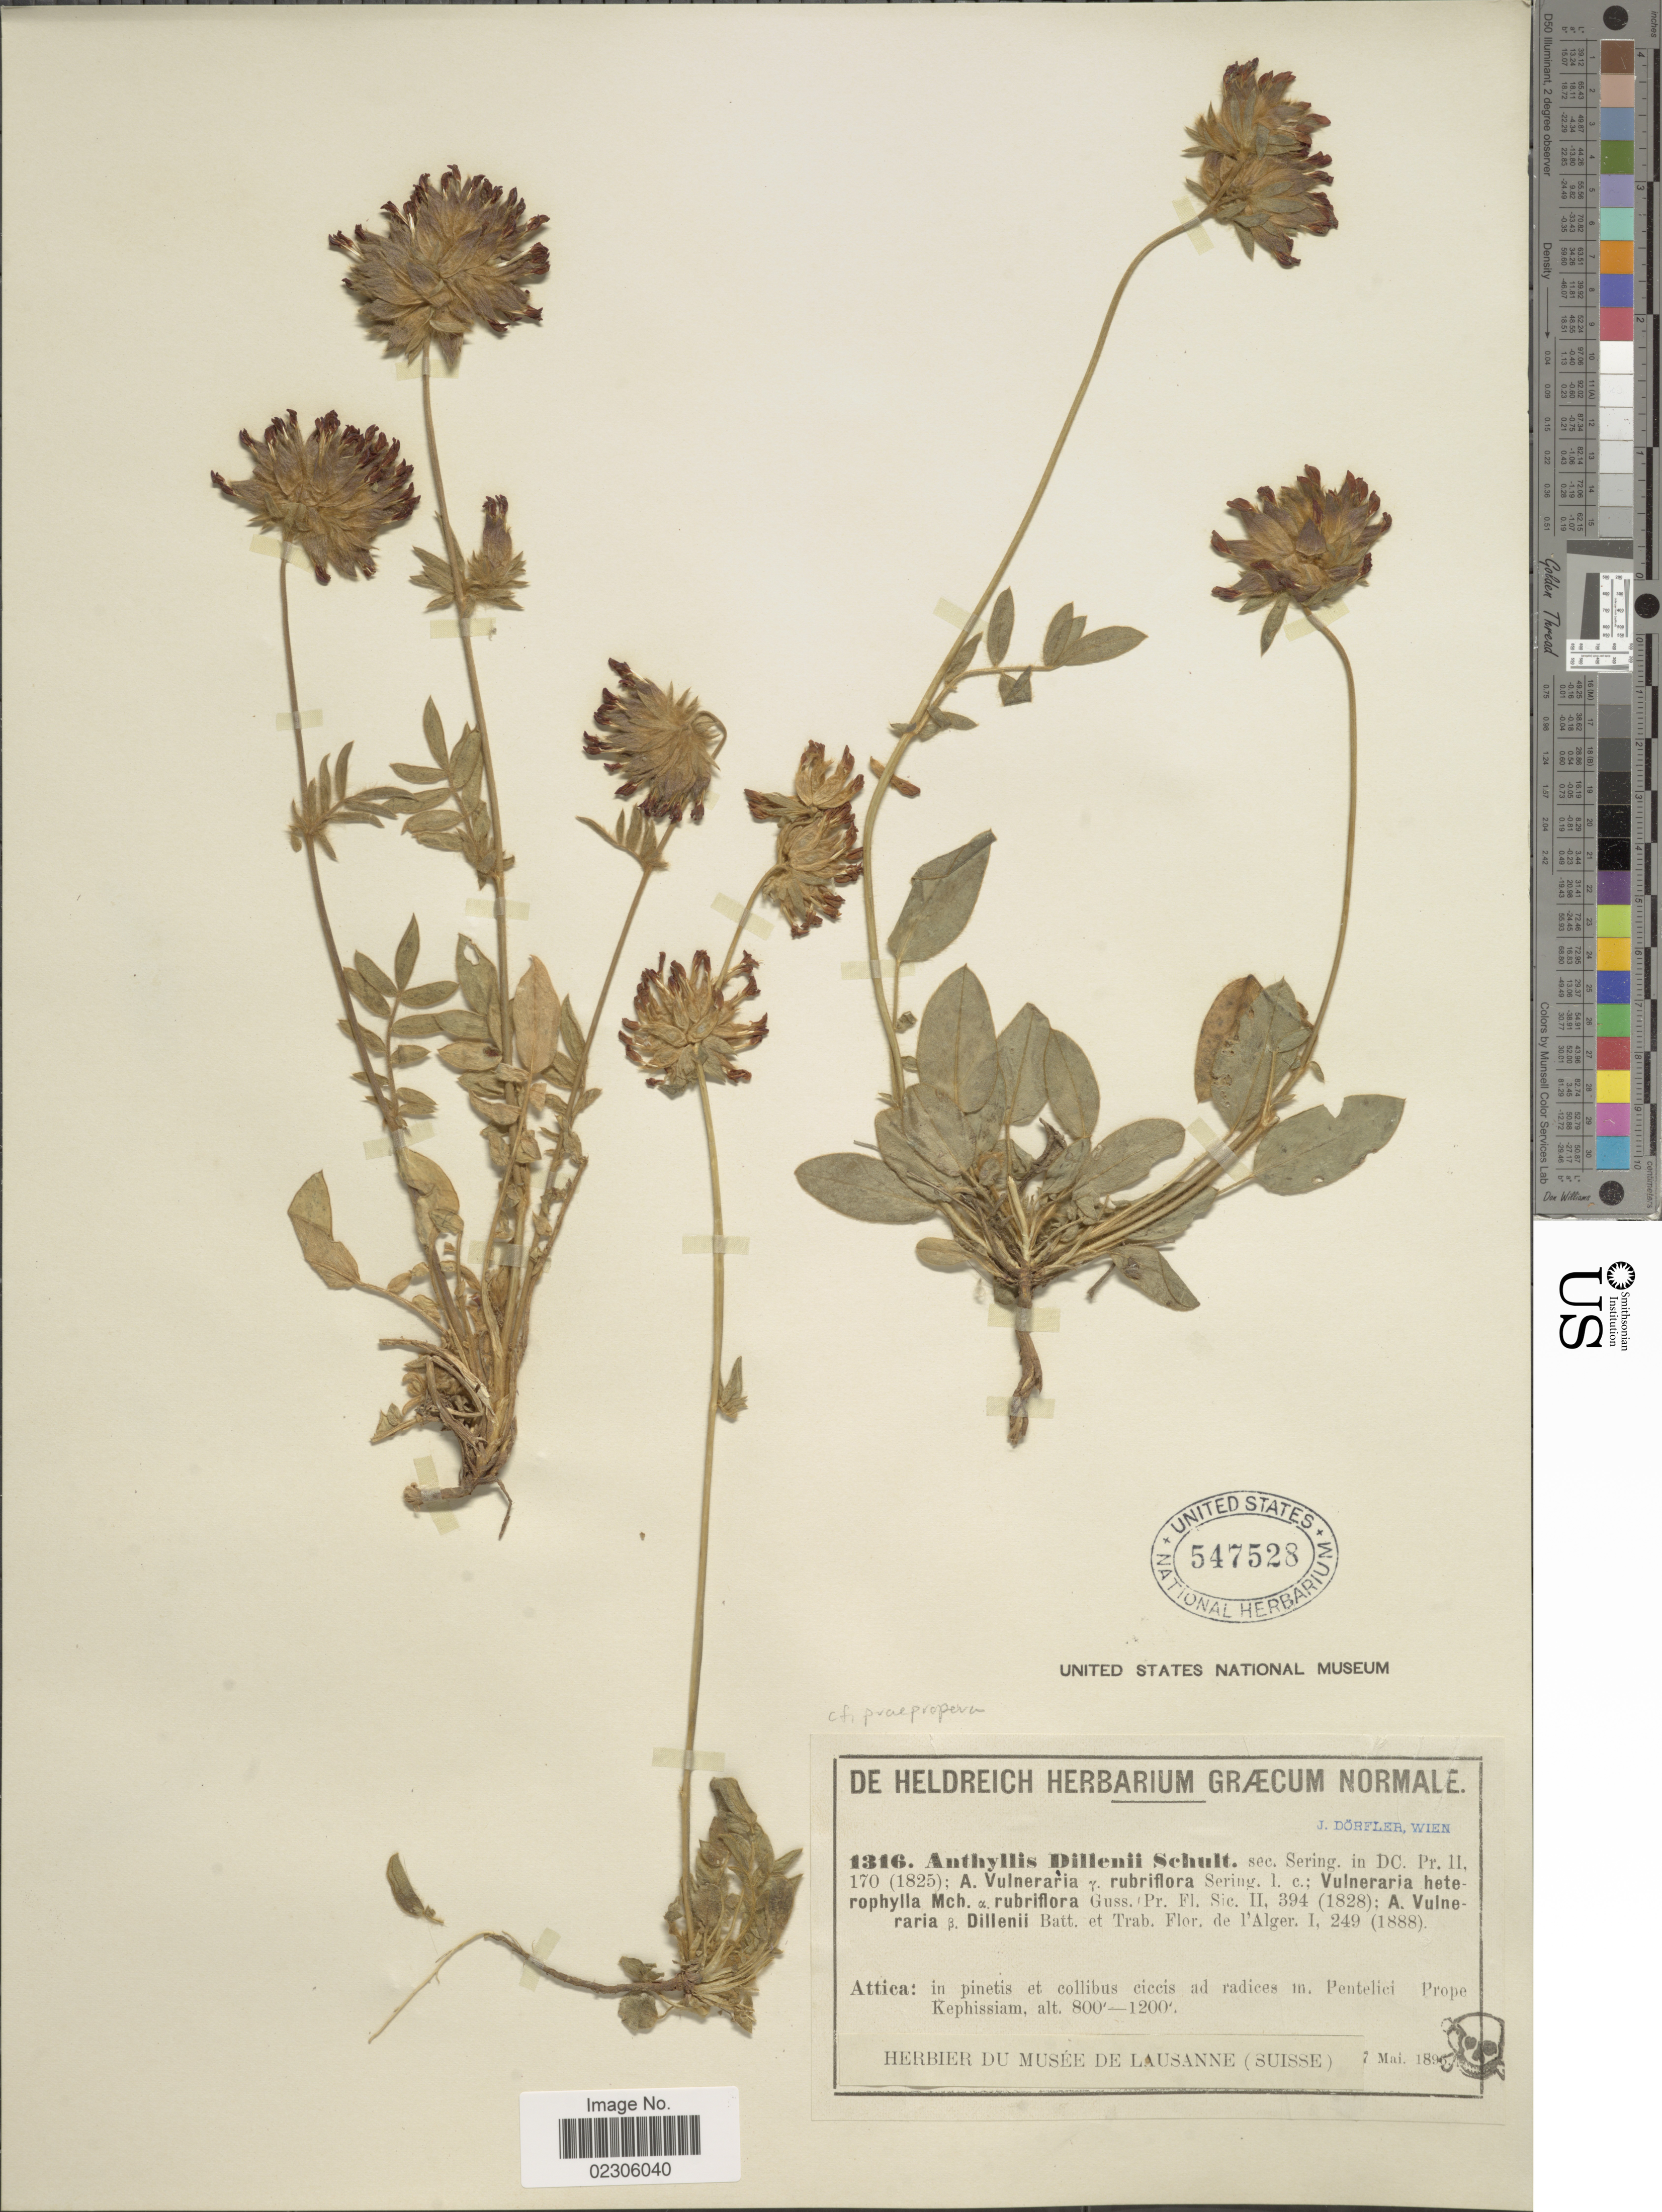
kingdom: Plantae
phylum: Tracheophyta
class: Magnoliopsida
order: Fabales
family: Fabaceae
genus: Anthyllis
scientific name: Anthyllis vulneraria subsp. praepropera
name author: Bornm.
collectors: J. Dörfler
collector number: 1316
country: Greece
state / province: Attica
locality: Pentelici, Prope Kephissiam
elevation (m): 244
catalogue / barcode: US 547528